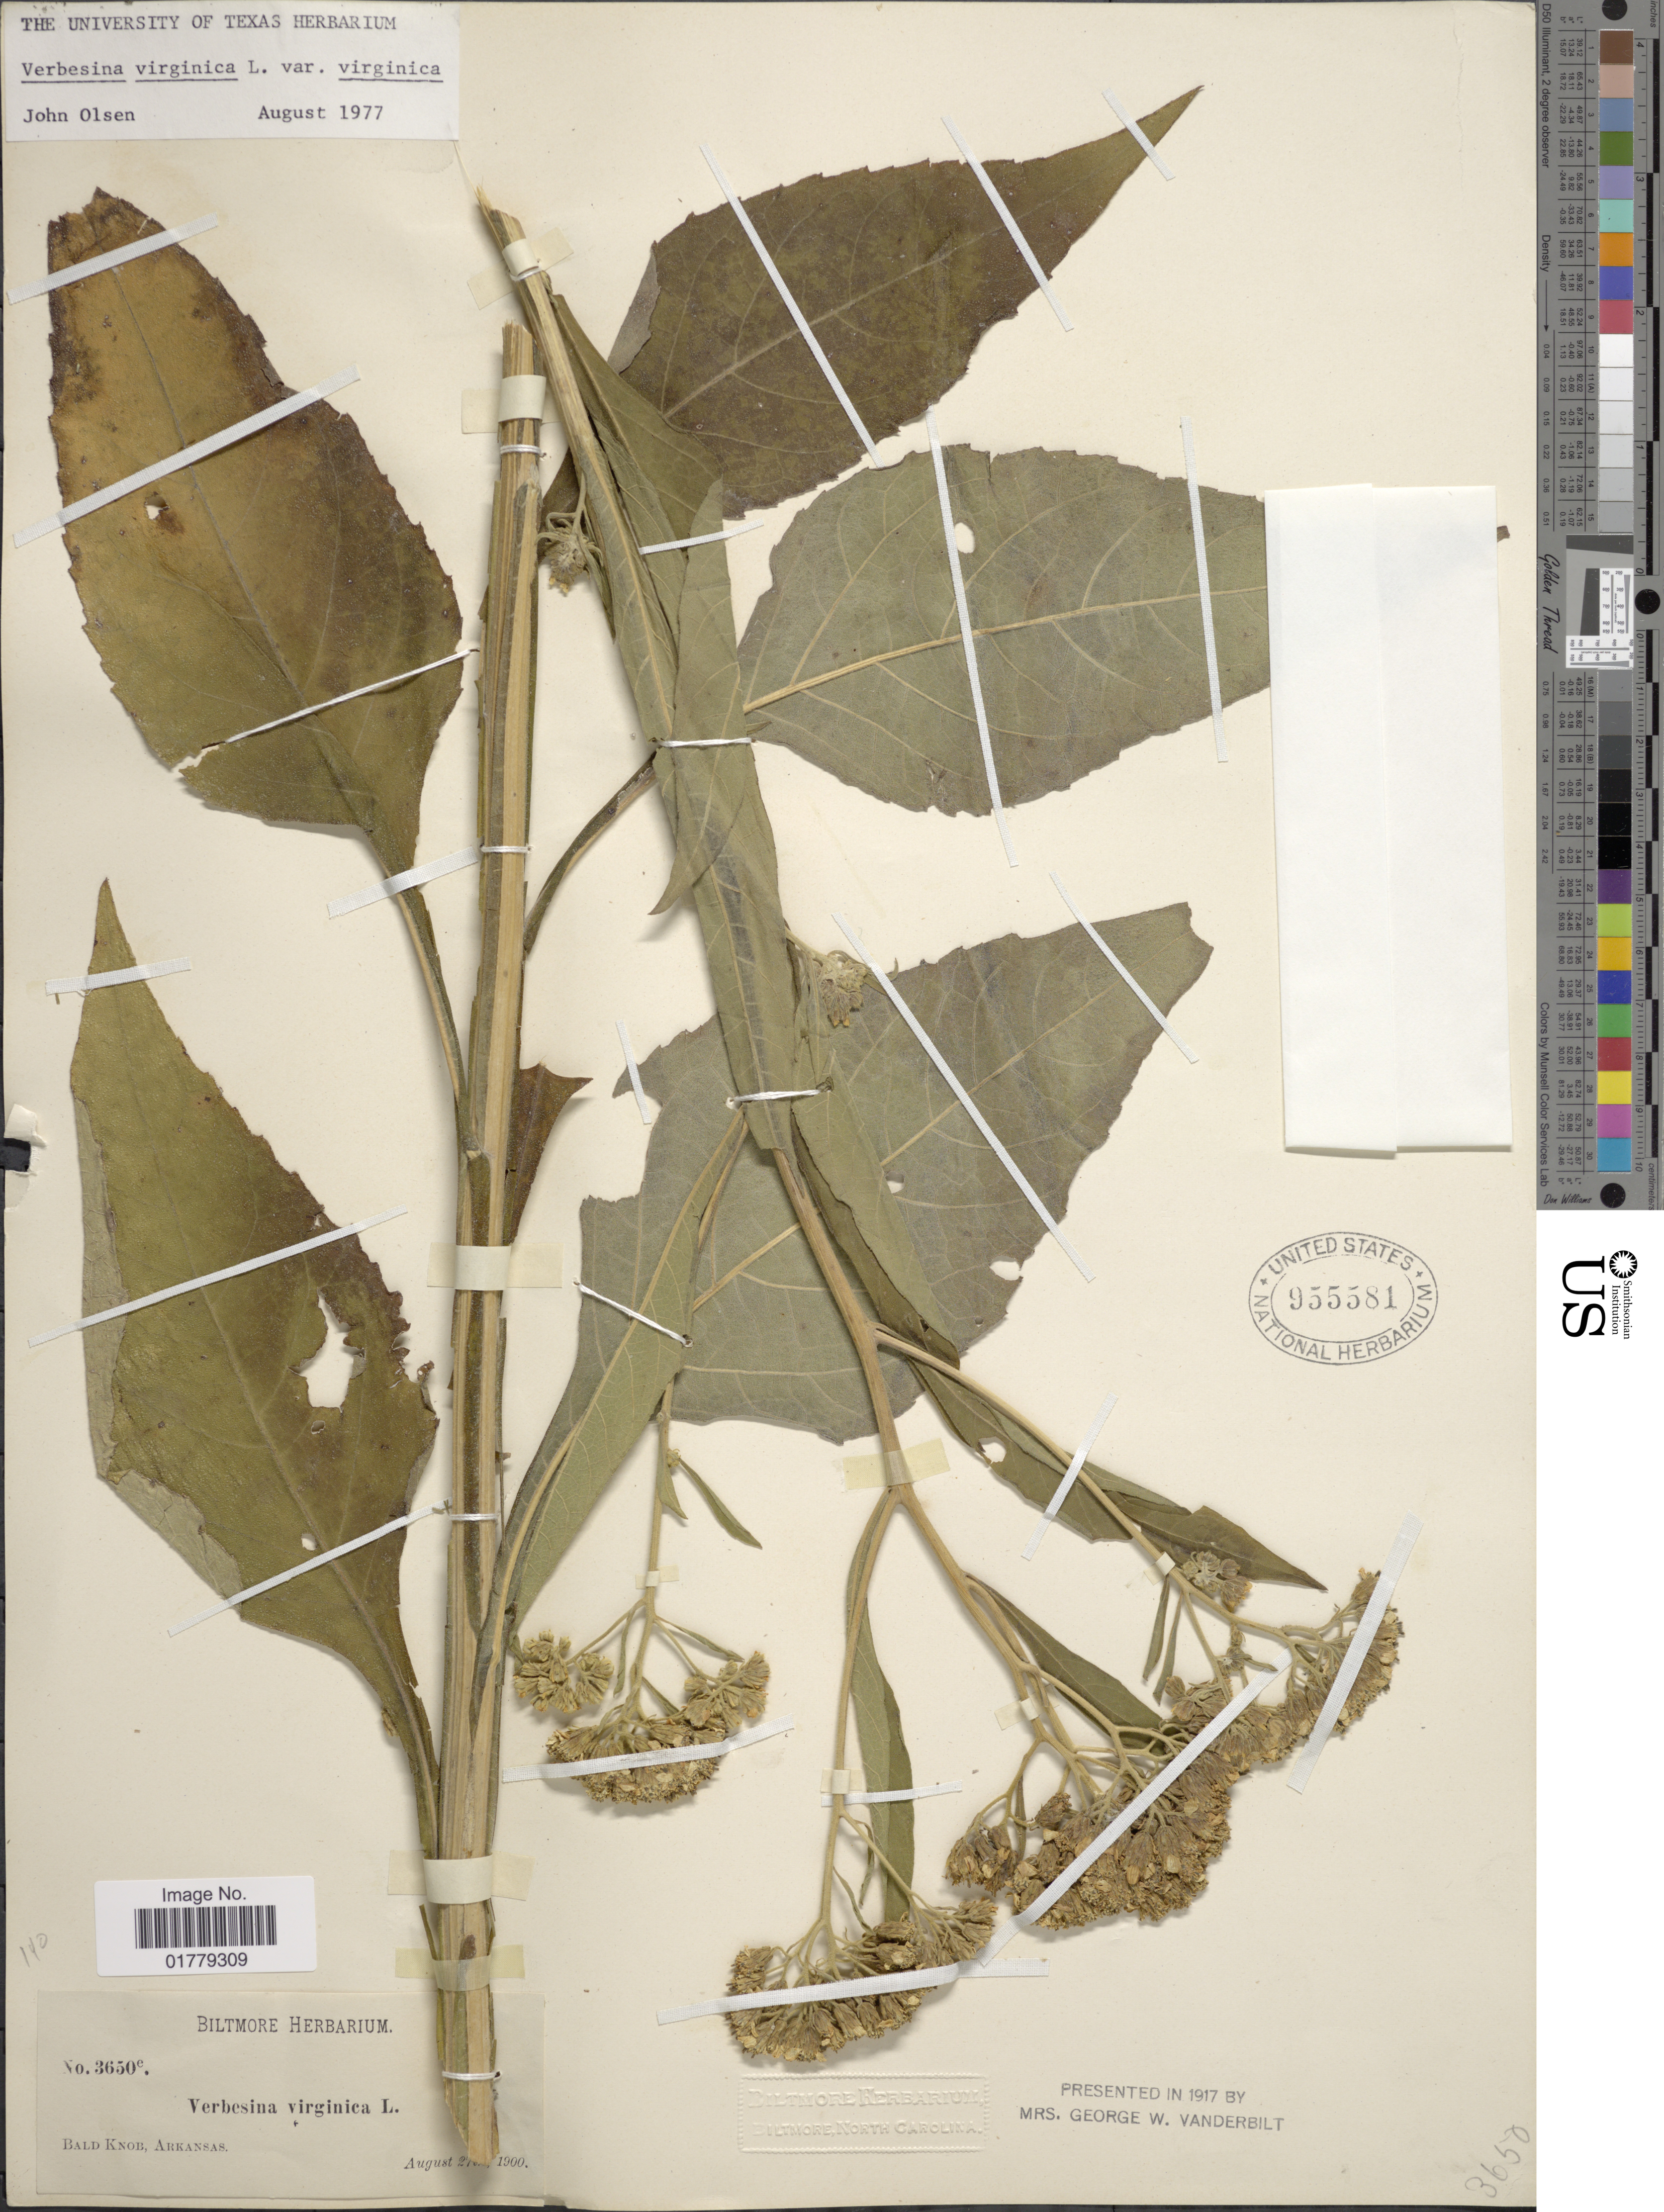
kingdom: Plantae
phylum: Tracheophyta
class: Magnoliopsida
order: Asterales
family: Asteraceae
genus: Verbesina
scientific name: Verbesina virginica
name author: L.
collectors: ex herb. Biltmore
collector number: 3650e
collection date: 1900-08-27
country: United States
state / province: Arkansas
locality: Bald Knob, Arkansas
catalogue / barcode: US 955581